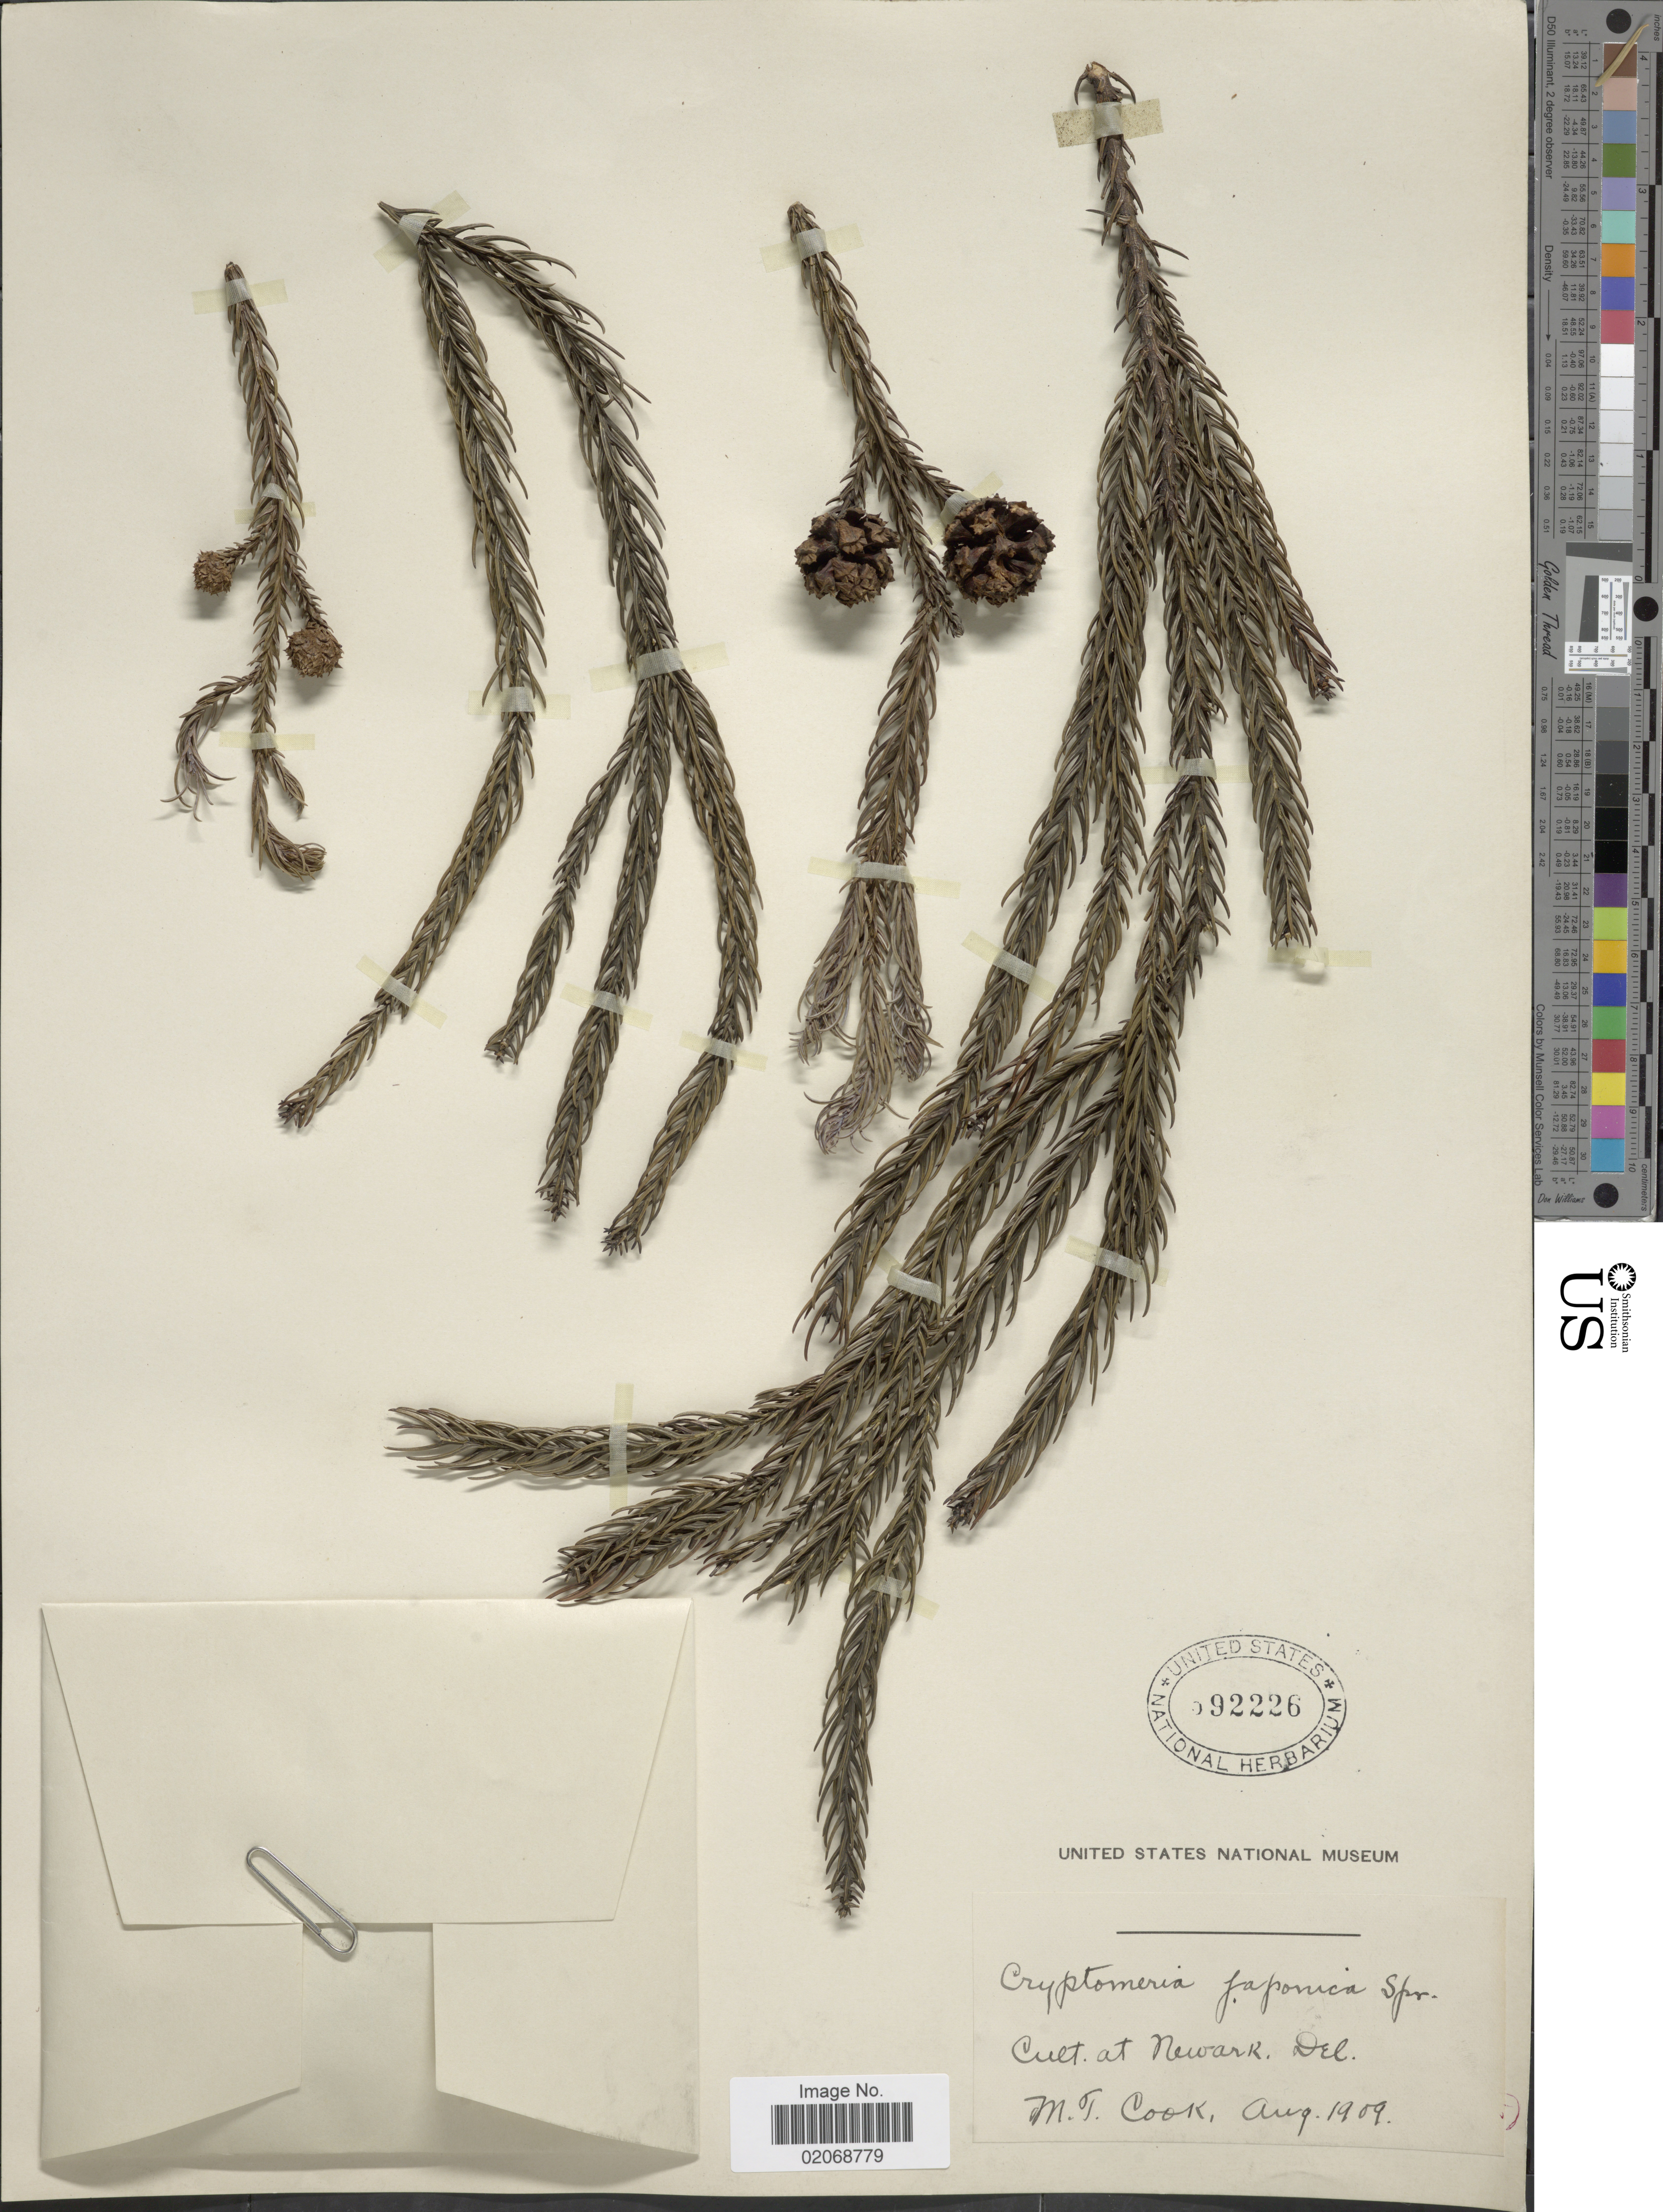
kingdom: Plantae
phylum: Tracheophyta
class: Pinopsida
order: Pinales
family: Cupressaceae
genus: Cryptomeria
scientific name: Cryptomeria japonica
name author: (Thunb. ex L. f.) D. Don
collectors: M. T. Cook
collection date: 1909-08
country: United States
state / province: Delaware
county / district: New Castle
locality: Cult at Newark